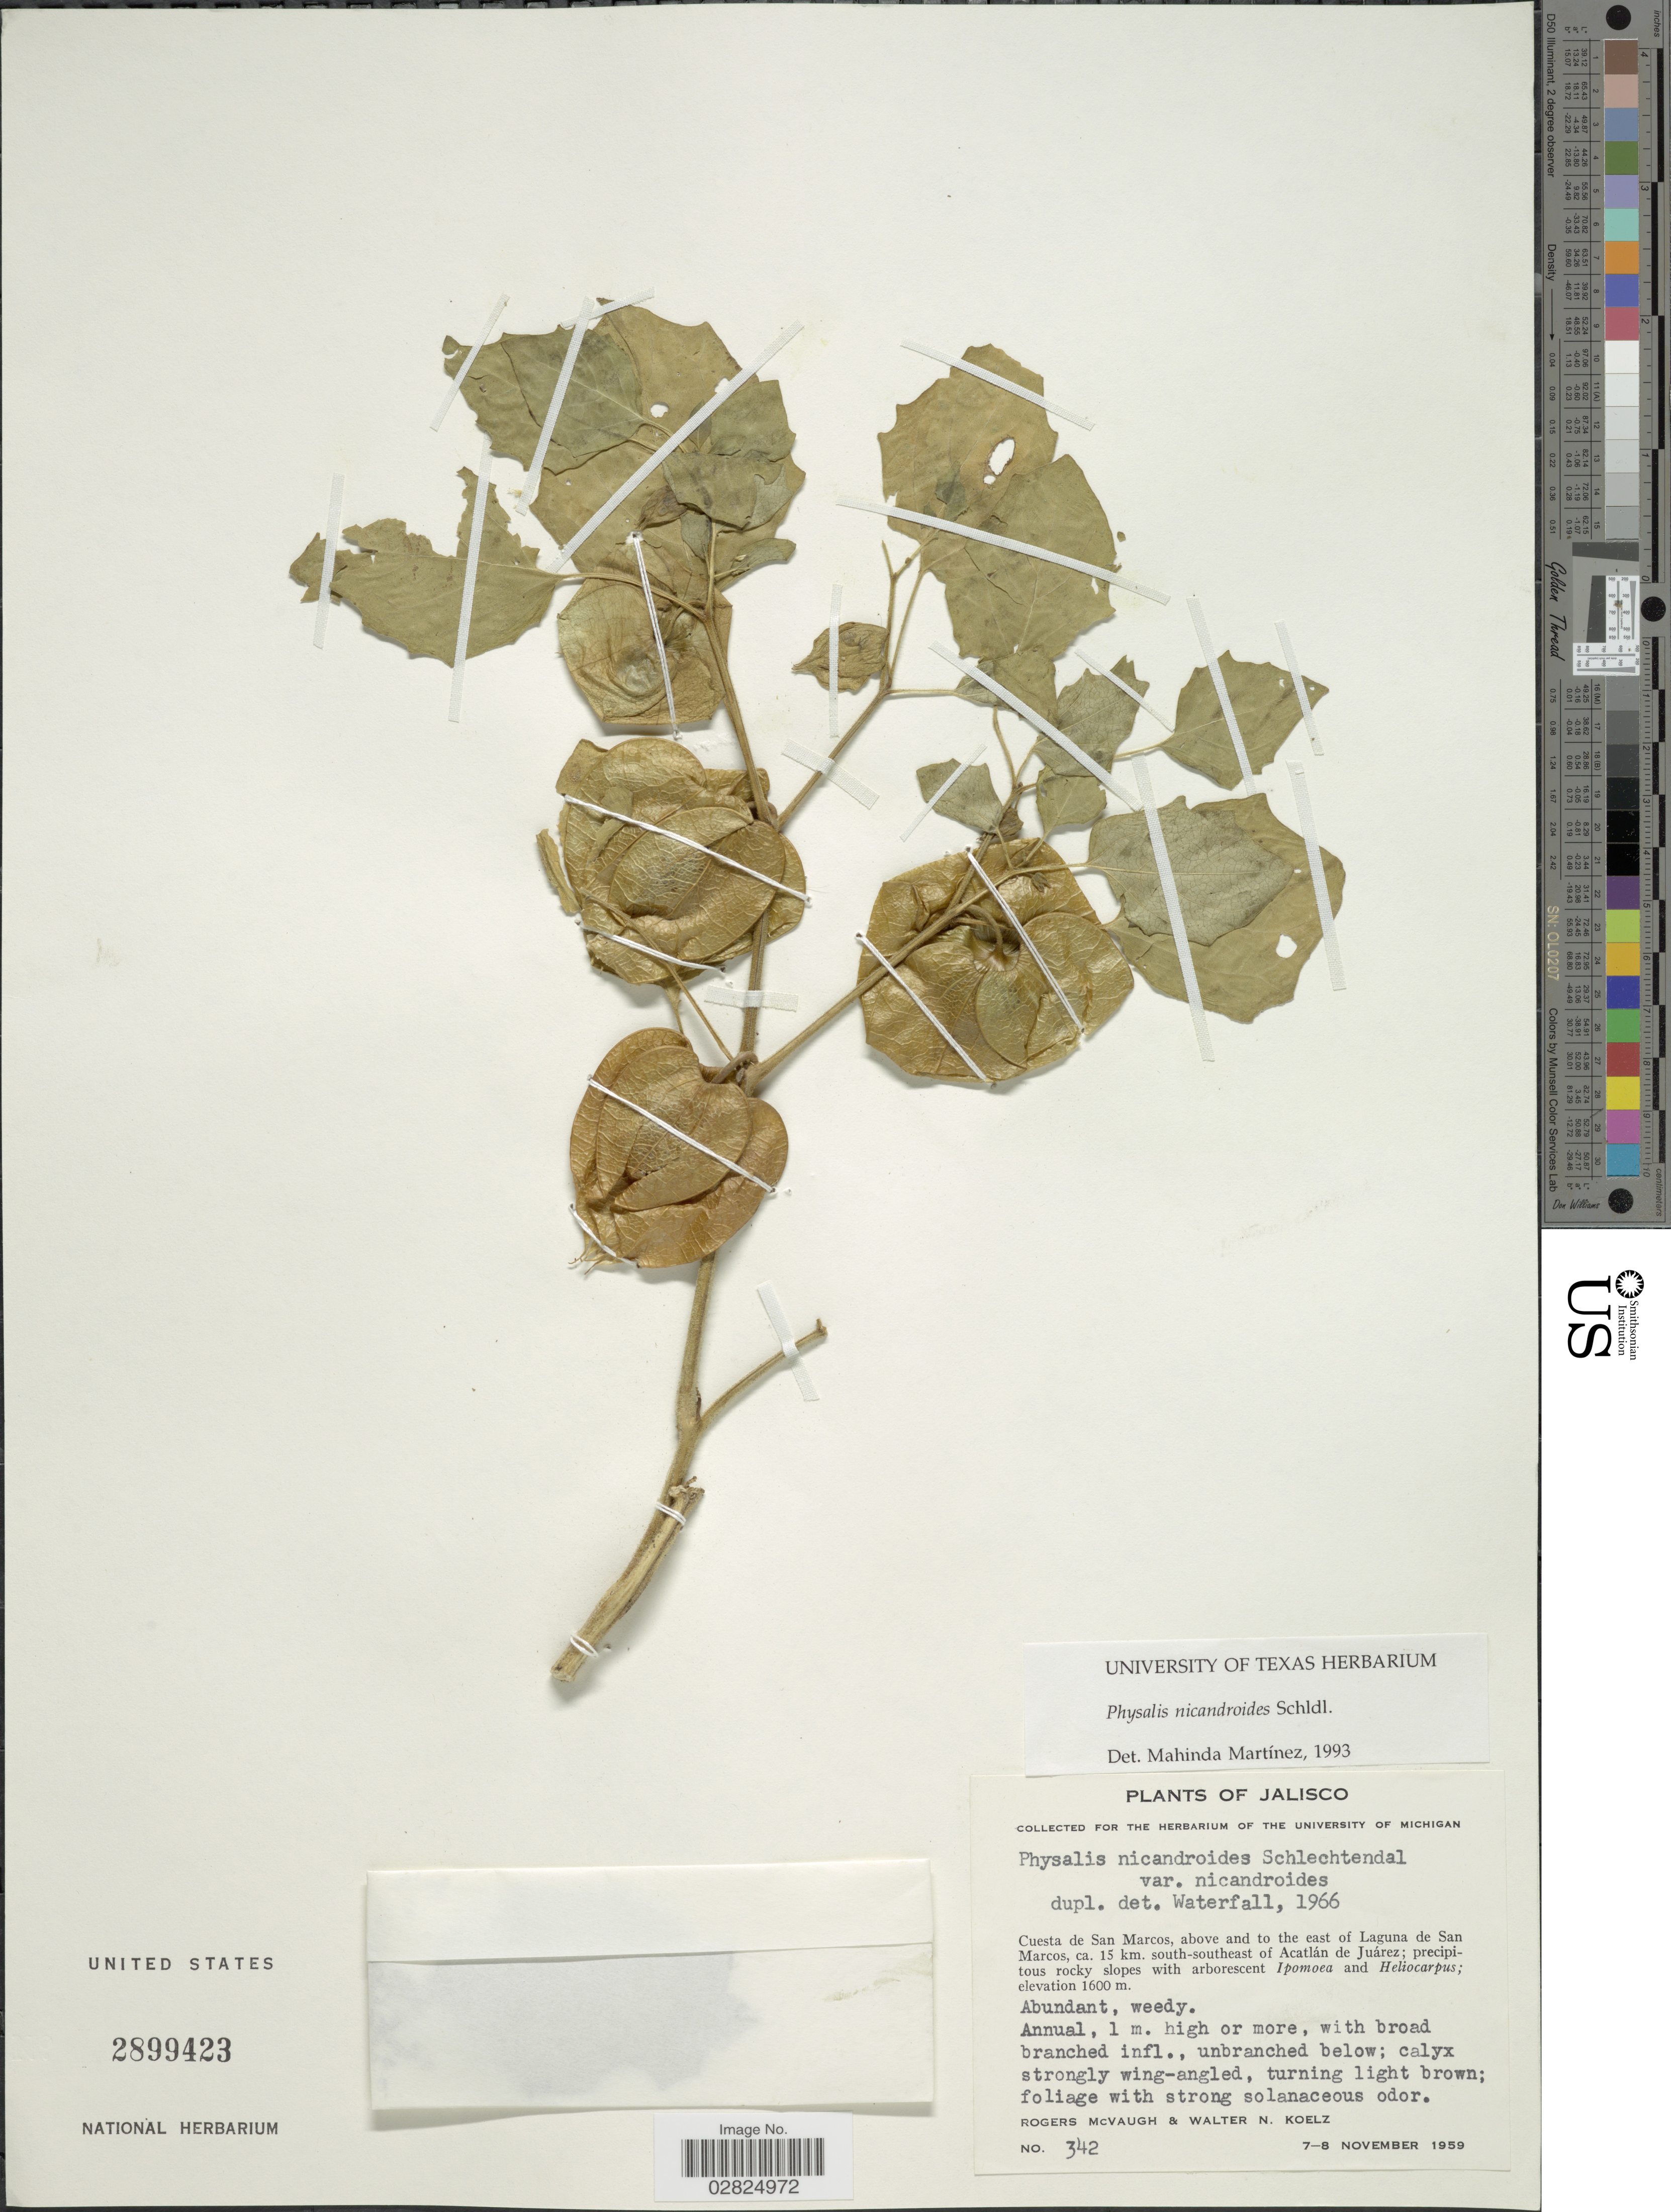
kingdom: Plantae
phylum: Tracheophyta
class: Magnoliopsida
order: Solanales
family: Solanaceae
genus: Physalis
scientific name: Physalis nicandroides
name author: Schltdl.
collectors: R. McVaugh & W. N. Koelz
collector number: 342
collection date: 1959-11-07/1959-11-08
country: Mexico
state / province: Jalisco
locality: Cuesta de San Marcos, above and to the east of Laguna de San Marcos, ca. 15 km. south-southeast of Acatlán de Juárez.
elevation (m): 1600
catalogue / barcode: US 2899423